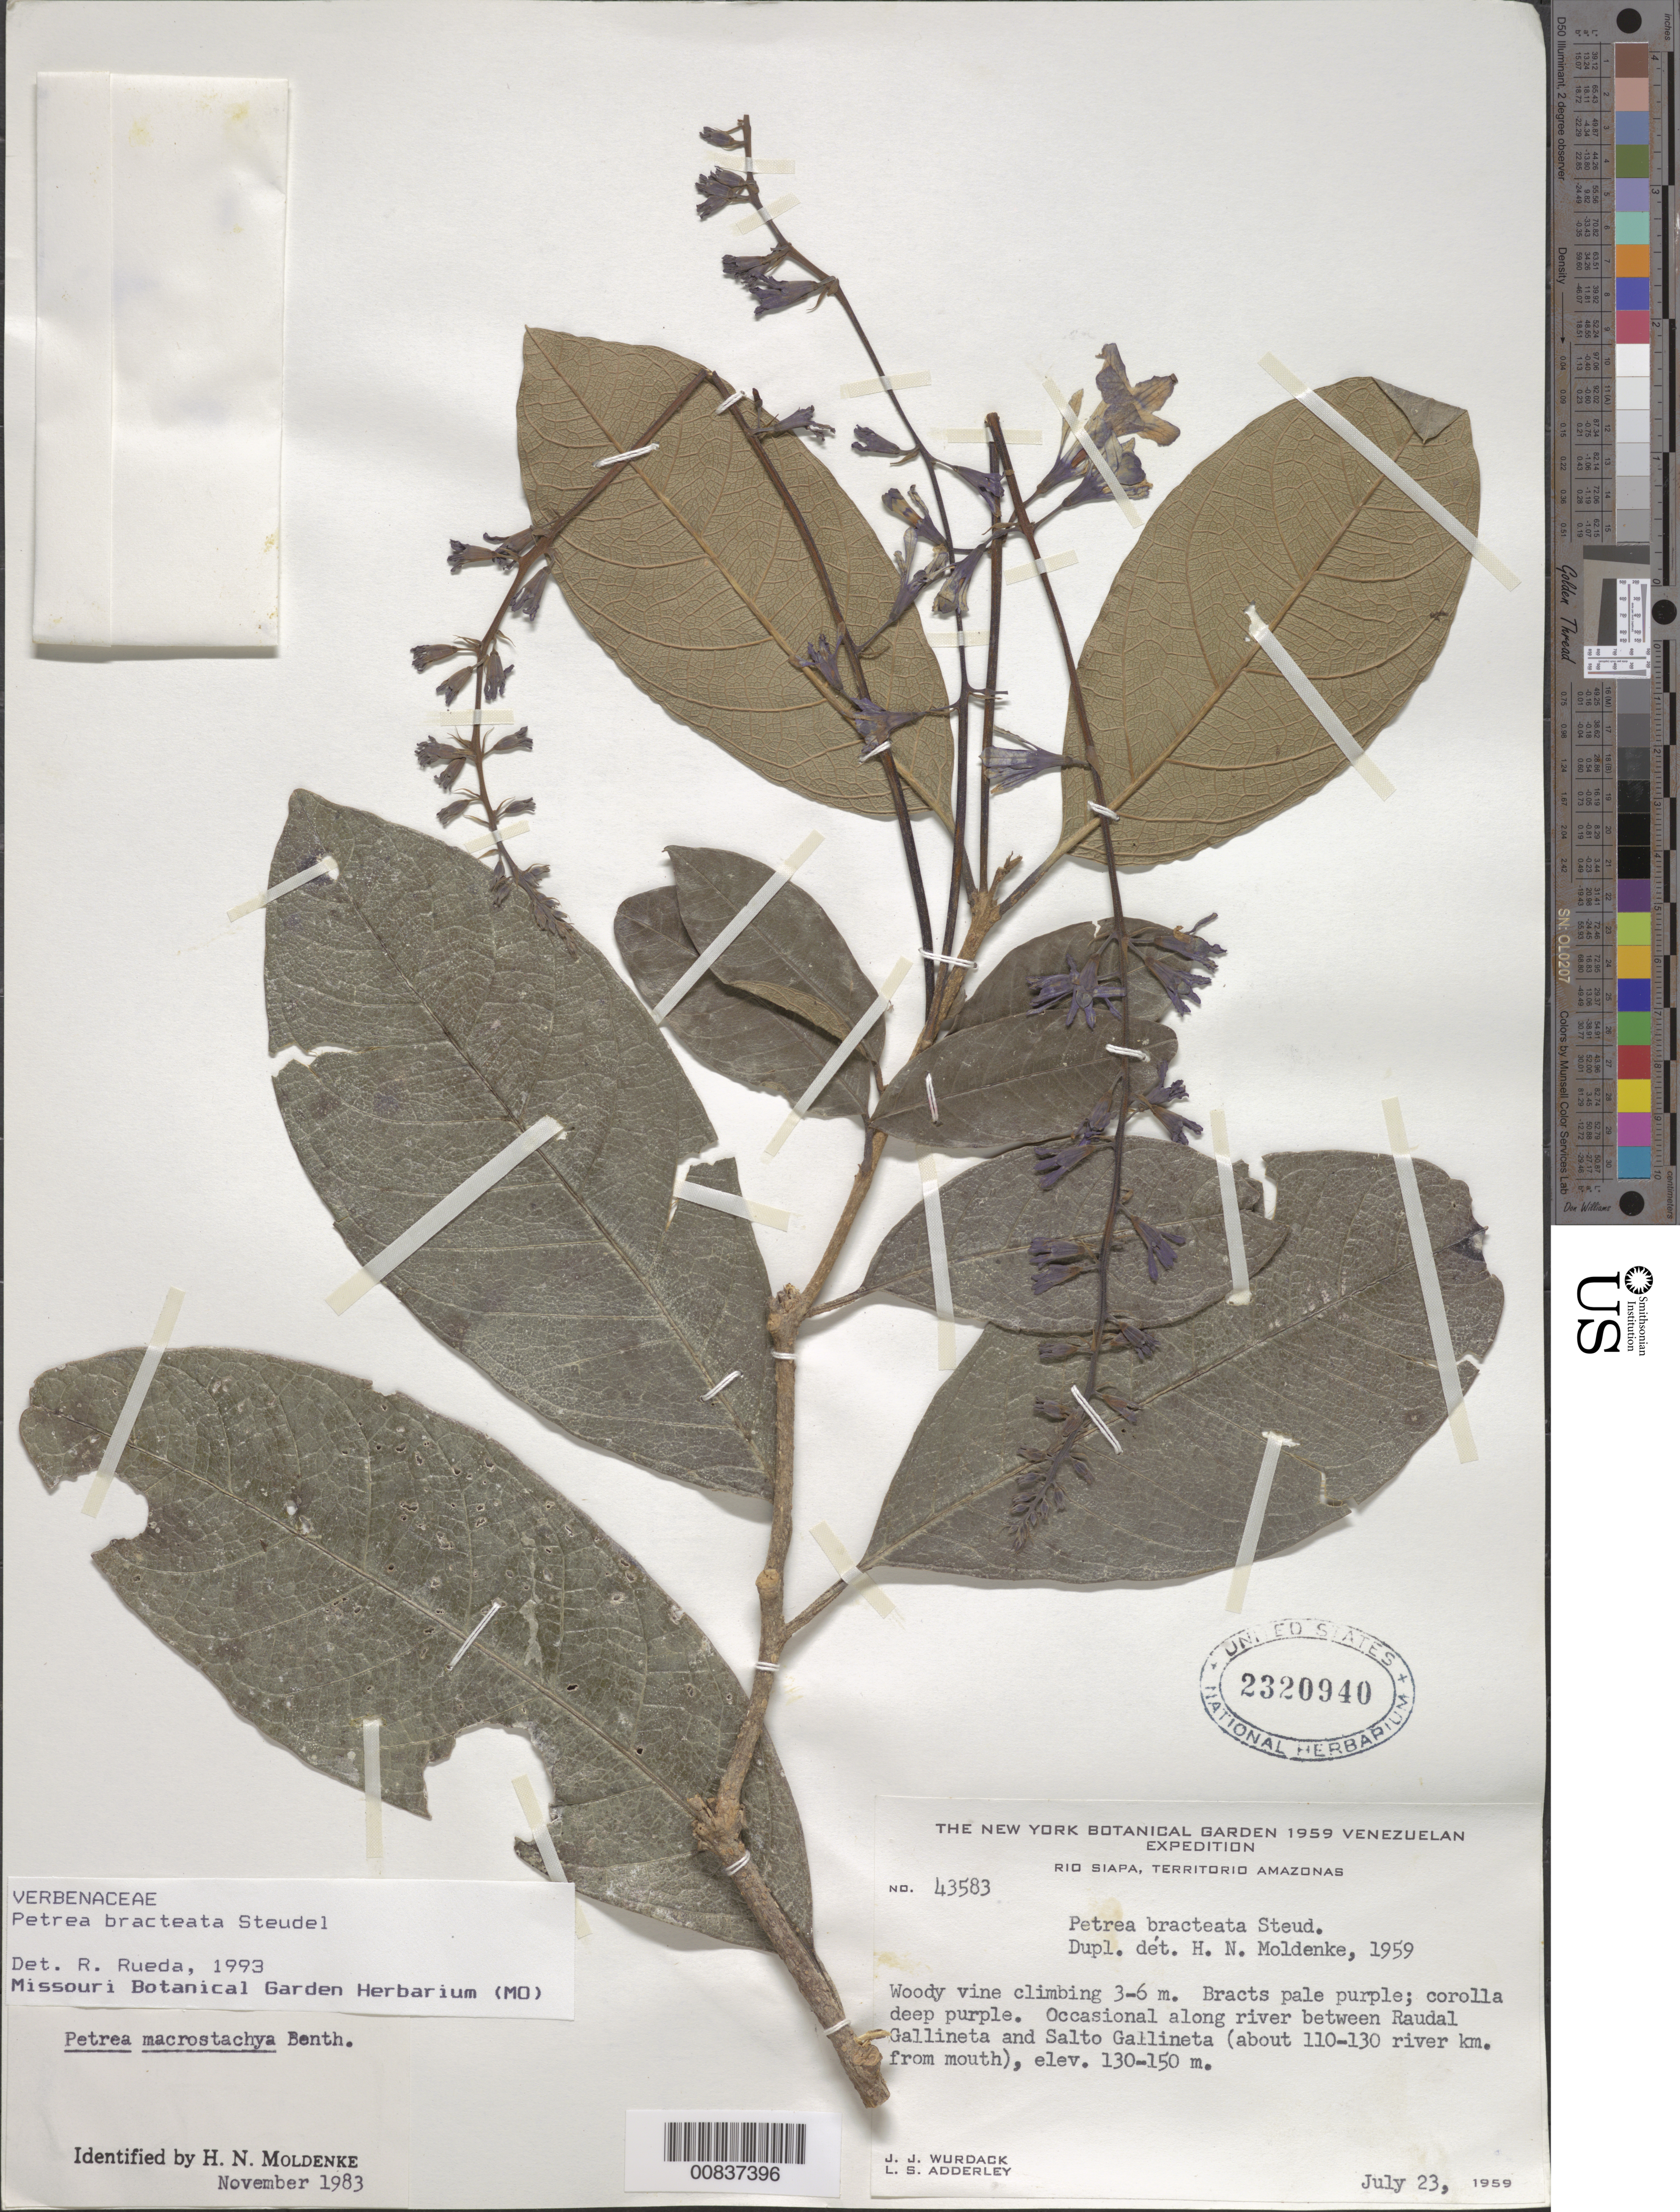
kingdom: Plantae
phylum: Tracheophyta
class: Magnoliopsida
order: Lamiales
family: Verbenaceae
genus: Petrea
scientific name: Petrea bracteata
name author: Steud.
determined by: Rueda, R. M.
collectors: J. J. Wurdack & L. S. Adderley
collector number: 43583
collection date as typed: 23-Jul-59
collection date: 1959-07-23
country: Venezuela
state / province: Amazonas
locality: Raudal Gallineta and Salto Gallineta, between; 110-130 river km. from mouth of Río Siapa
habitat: Along river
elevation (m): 130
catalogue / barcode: US 2320940